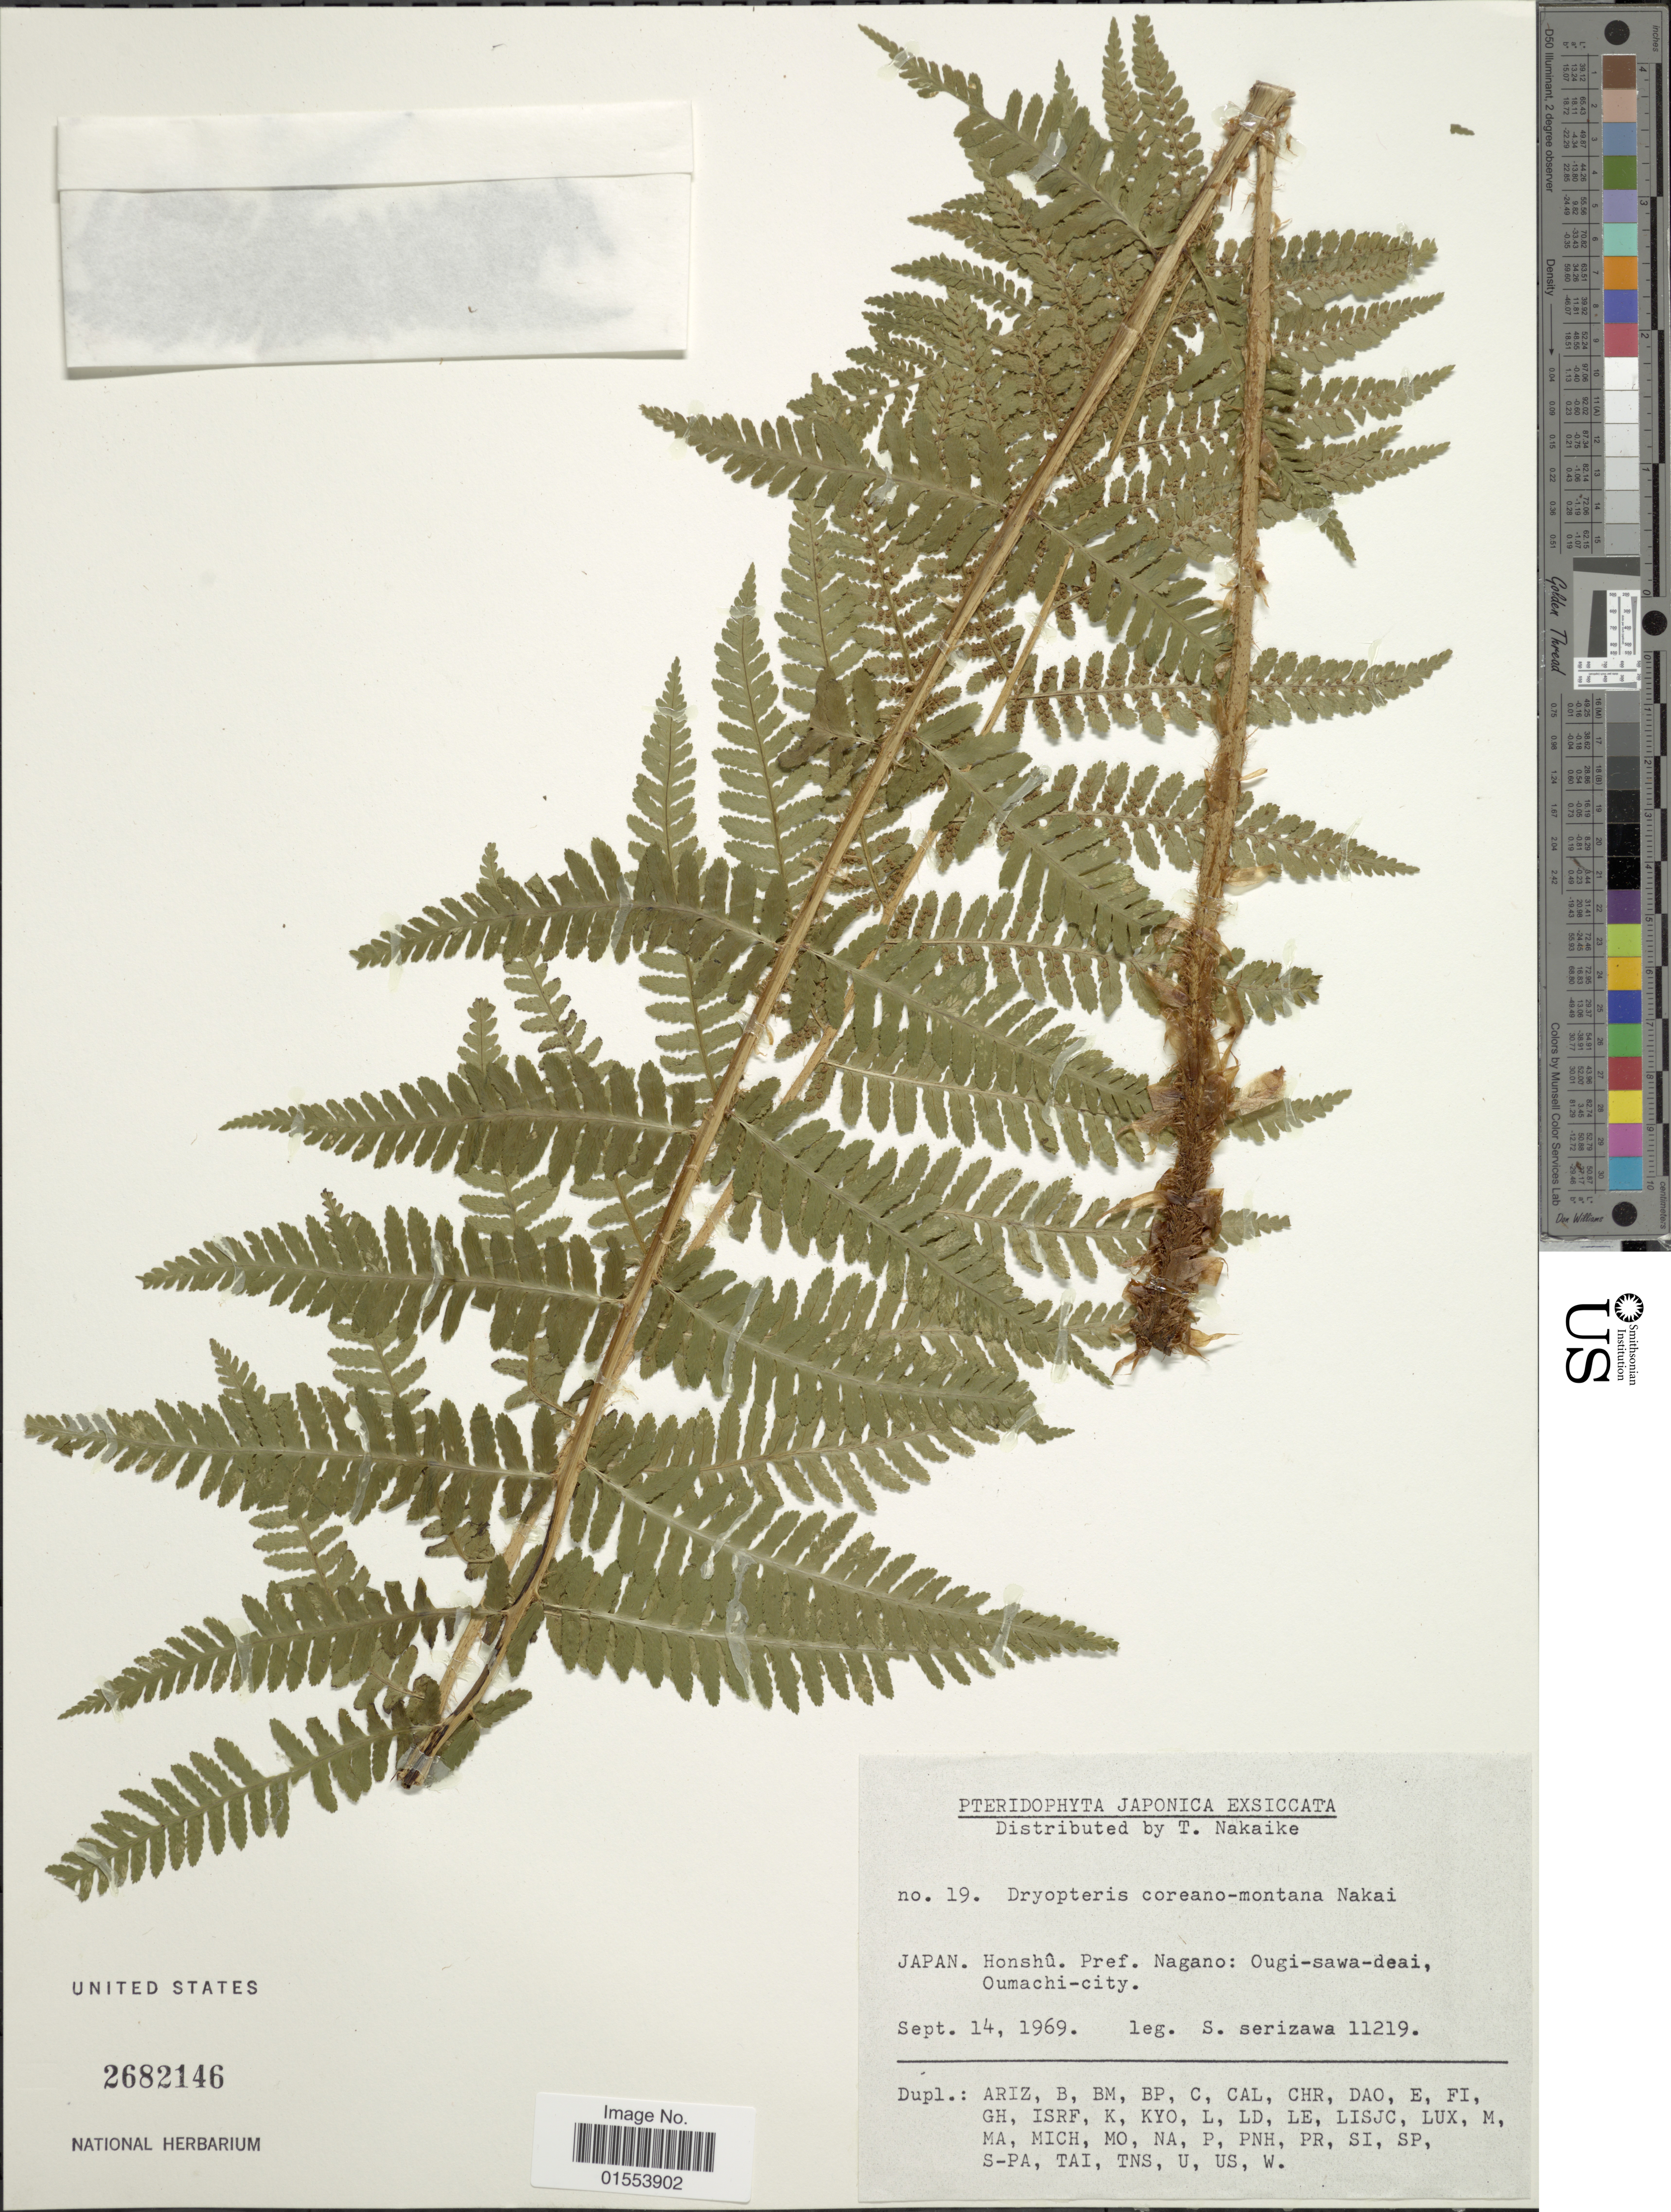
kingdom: Plantae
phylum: Tracheophyta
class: Polypodiopsida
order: Polypodiales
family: Dryopteridaceae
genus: Dryopteris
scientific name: Dryopteris coreano-montana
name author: Nakai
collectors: S. Serizawa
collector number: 19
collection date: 1969-09-14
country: Japan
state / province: Nagano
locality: Japan, Honshu. Pref. Nagano: Ougi-sawa-deai, Oumachi-city.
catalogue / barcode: US 2682146